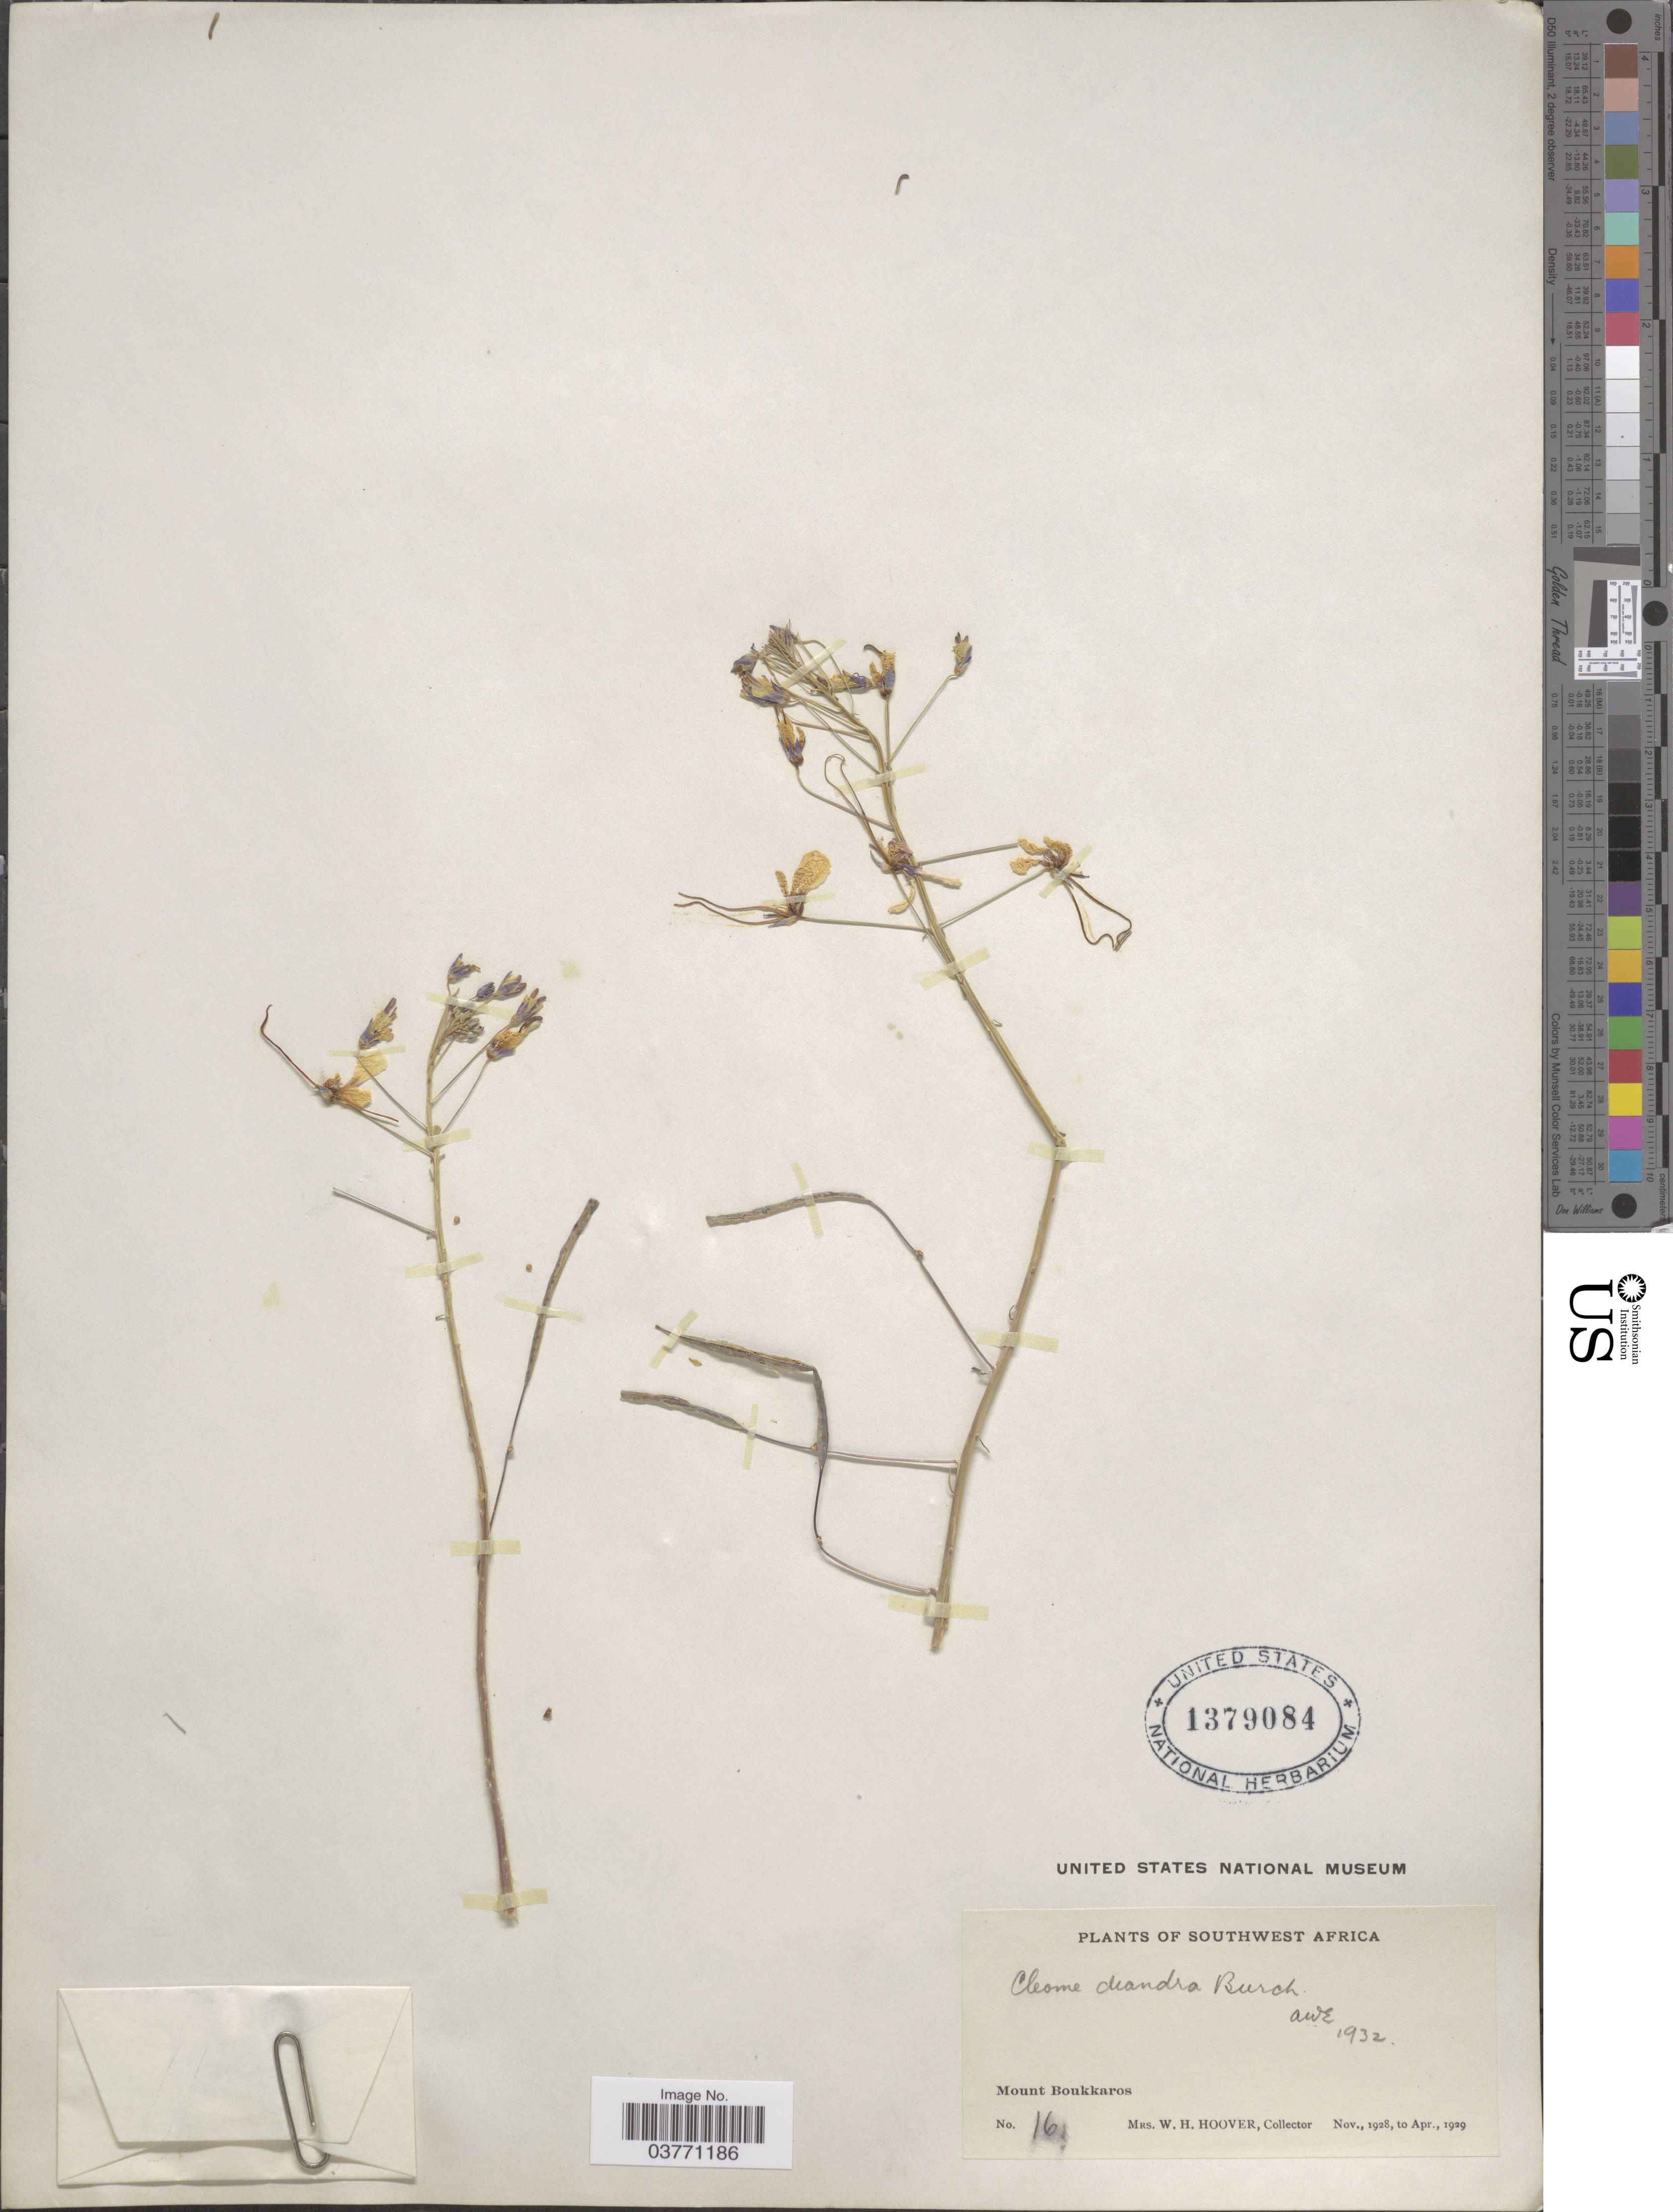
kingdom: Plantae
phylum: Tracheophyta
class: Magnoliopsida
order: Brassicales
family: Cleomaceae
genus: Coalisina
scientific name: Coalisina angustifolia var. diandra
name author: (Burch.) Roalson & J.C. Hall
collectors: W. H. Hoover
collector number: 16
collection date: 1928-11/1929-04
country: Namibia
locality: Southwest Africa. Mount Boukkaros.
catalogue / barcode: US 1379084